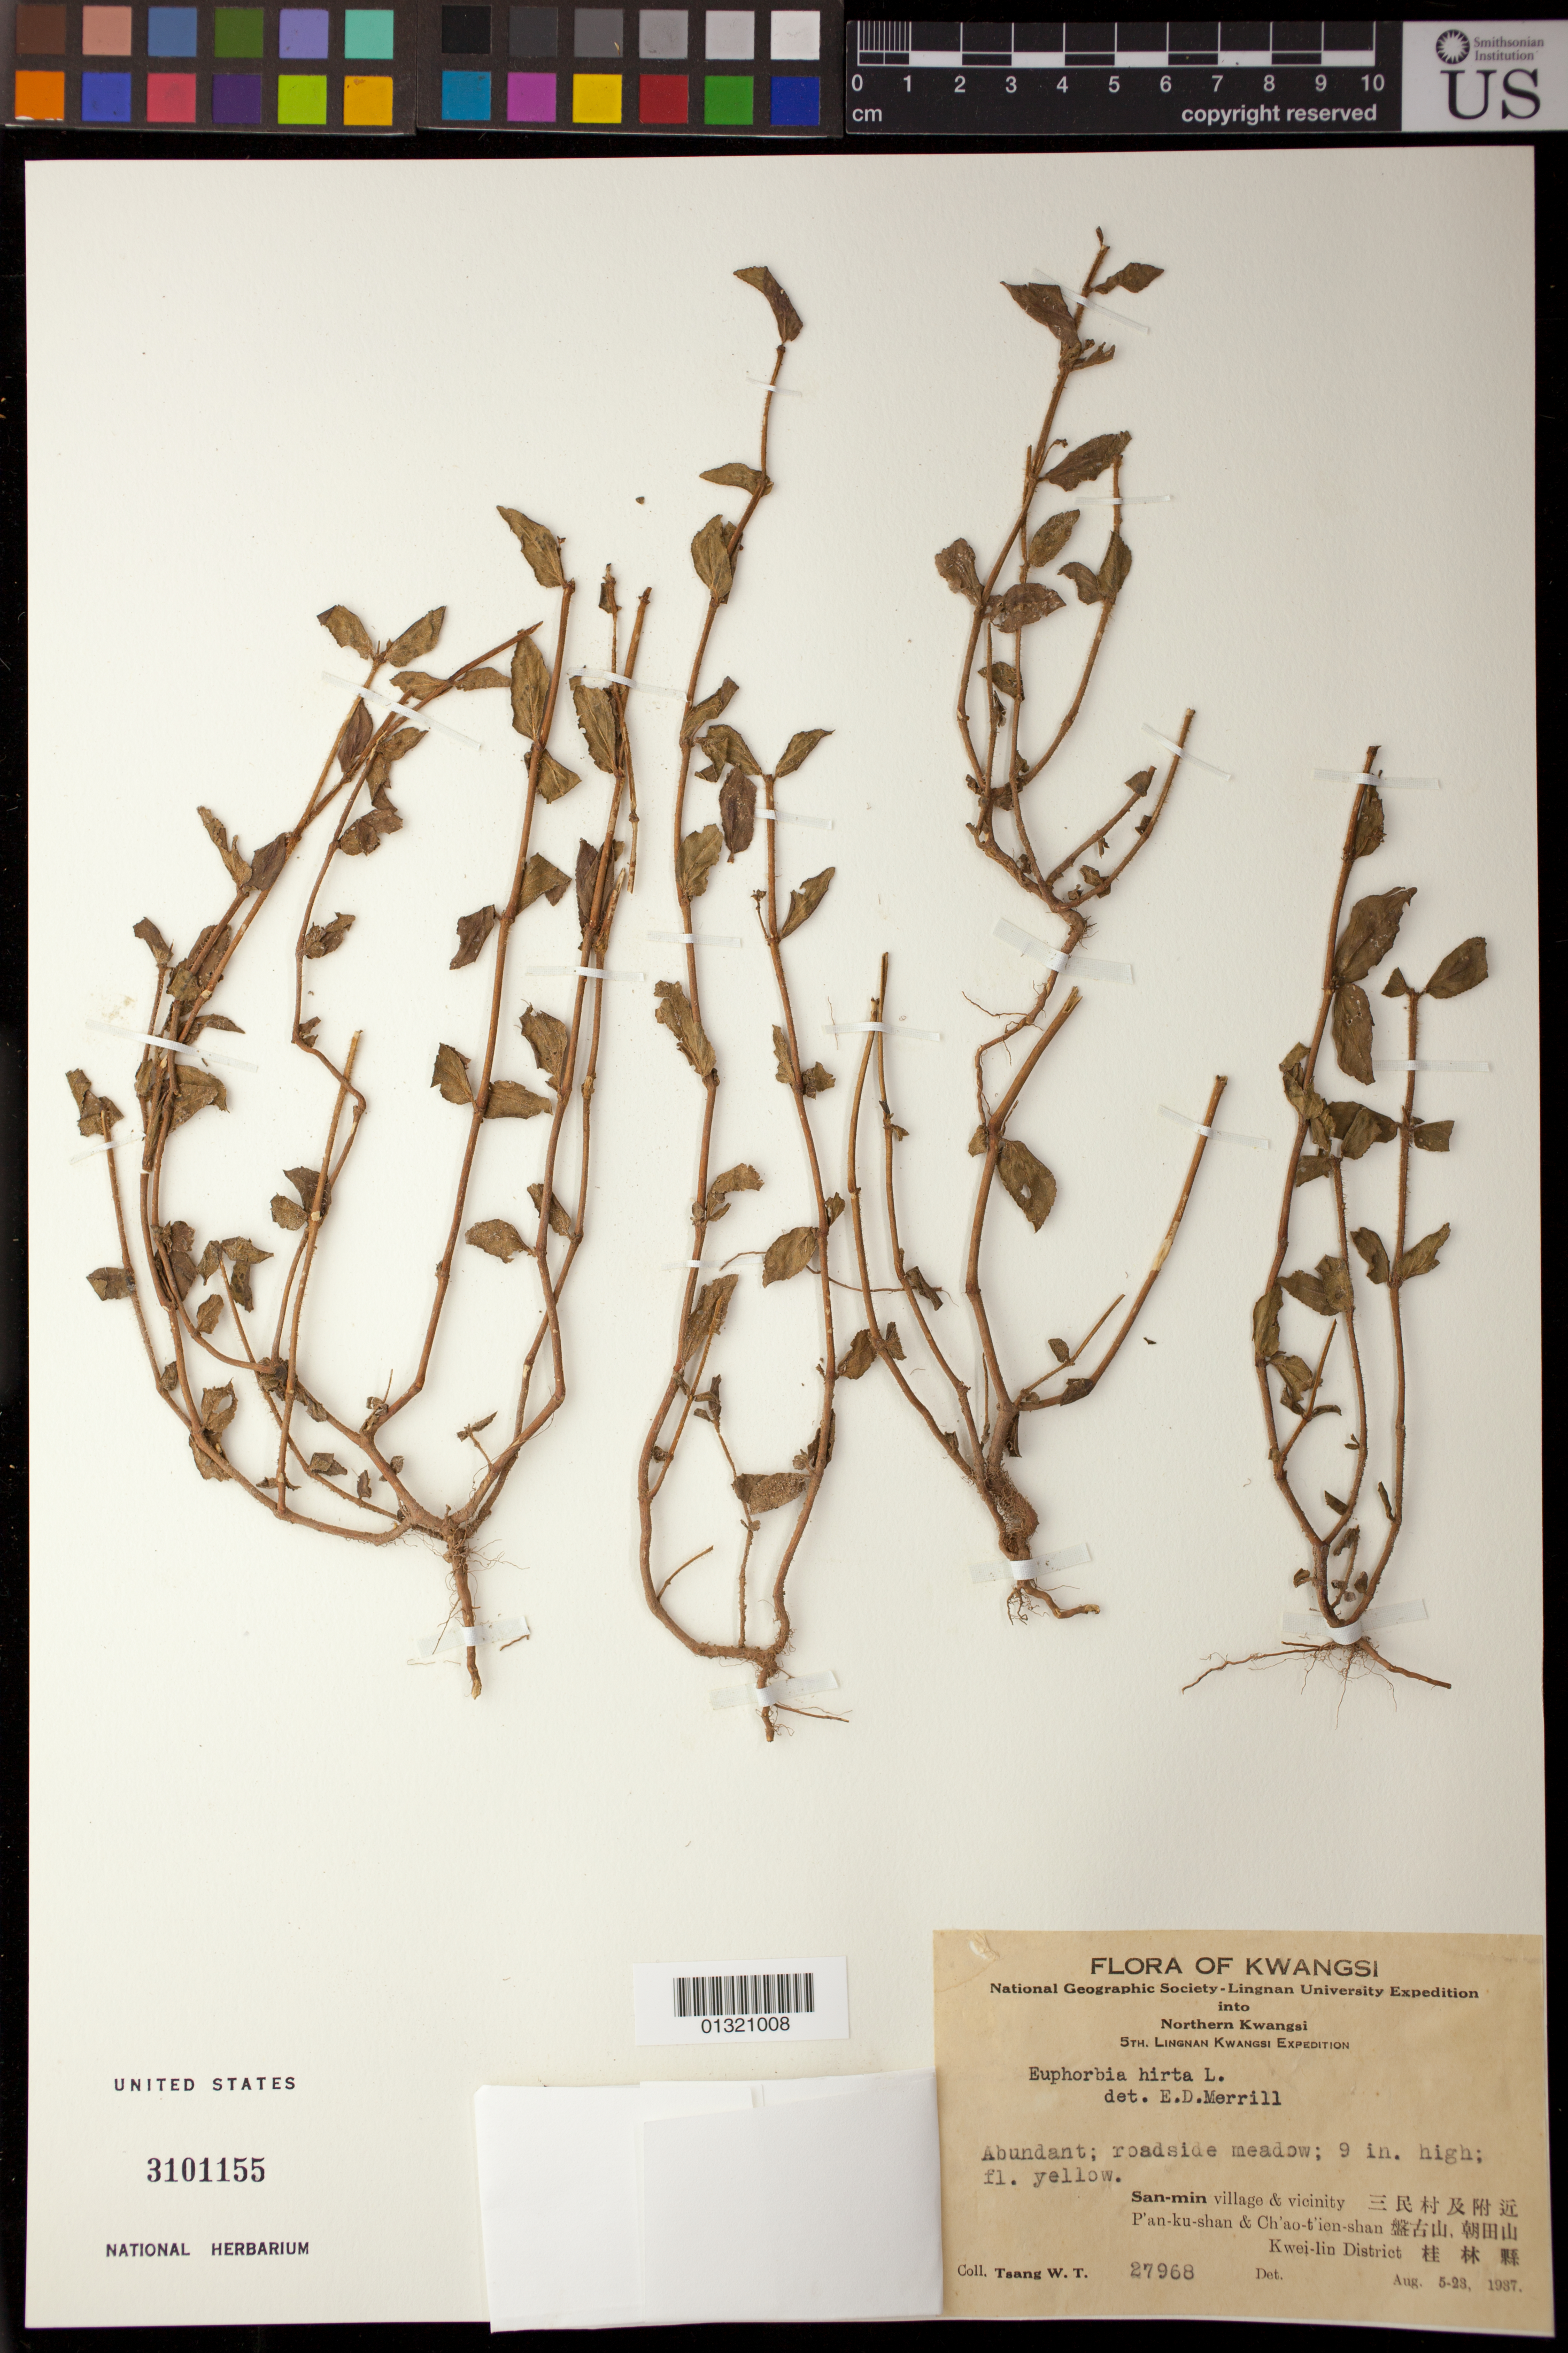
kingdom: Plantae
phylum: Tracheophyta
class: Magnoliopsida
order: Malpighiales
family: Euphorbiaceae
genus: Euphorbia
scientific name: Euphorbia hirta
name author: L.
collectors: W. T. Tsang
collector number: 27968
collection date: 1937-08-05/1937-08-23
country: China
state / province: Guangxi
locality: San-min village and vicinity, P'an-ku-shan & Ch'ao-'t'ien-shan;, Kwei-lin [Guilin] District.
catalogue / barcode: US 3101155